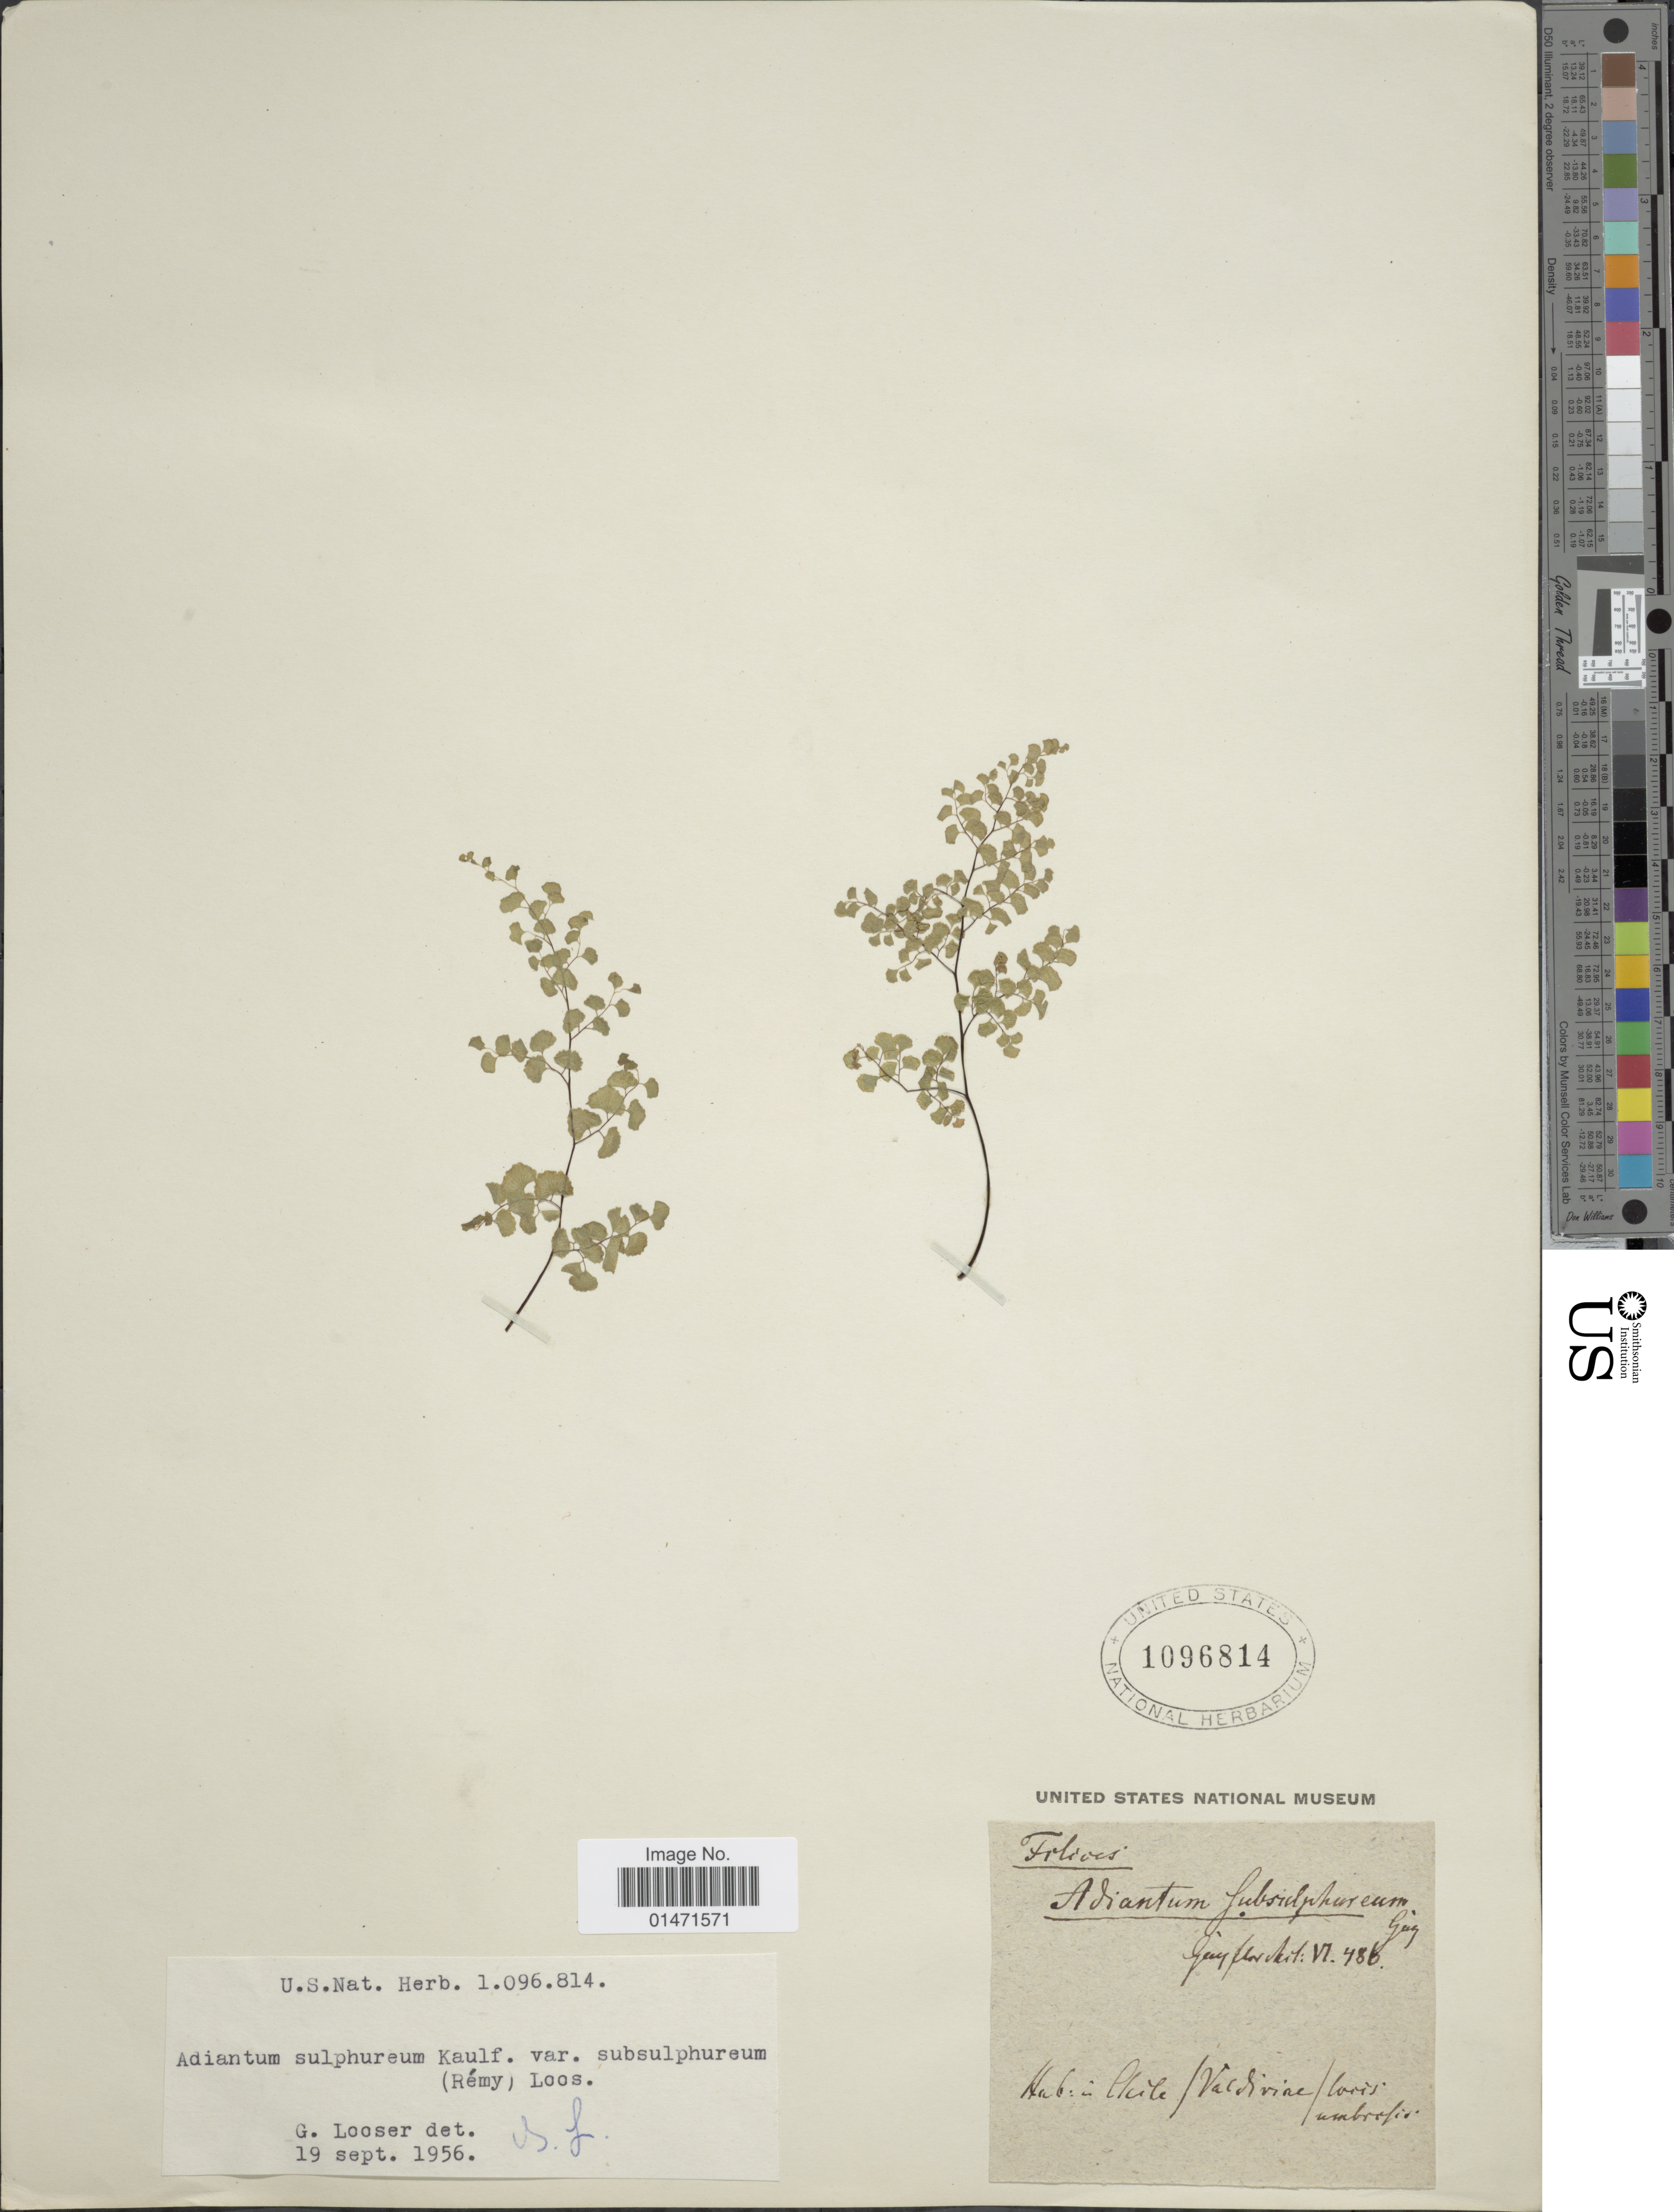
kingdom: Plantae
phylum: Tracheophyta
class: Polypodiopsida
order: Polypodiales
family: Pteridaceae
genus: Adiantum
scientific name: Adiantum sulphureum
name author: Kaulf.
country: Chile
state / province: Los Ríos (XIV)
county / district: Valdivia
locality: locis umbrosis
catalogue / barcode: US 1096814